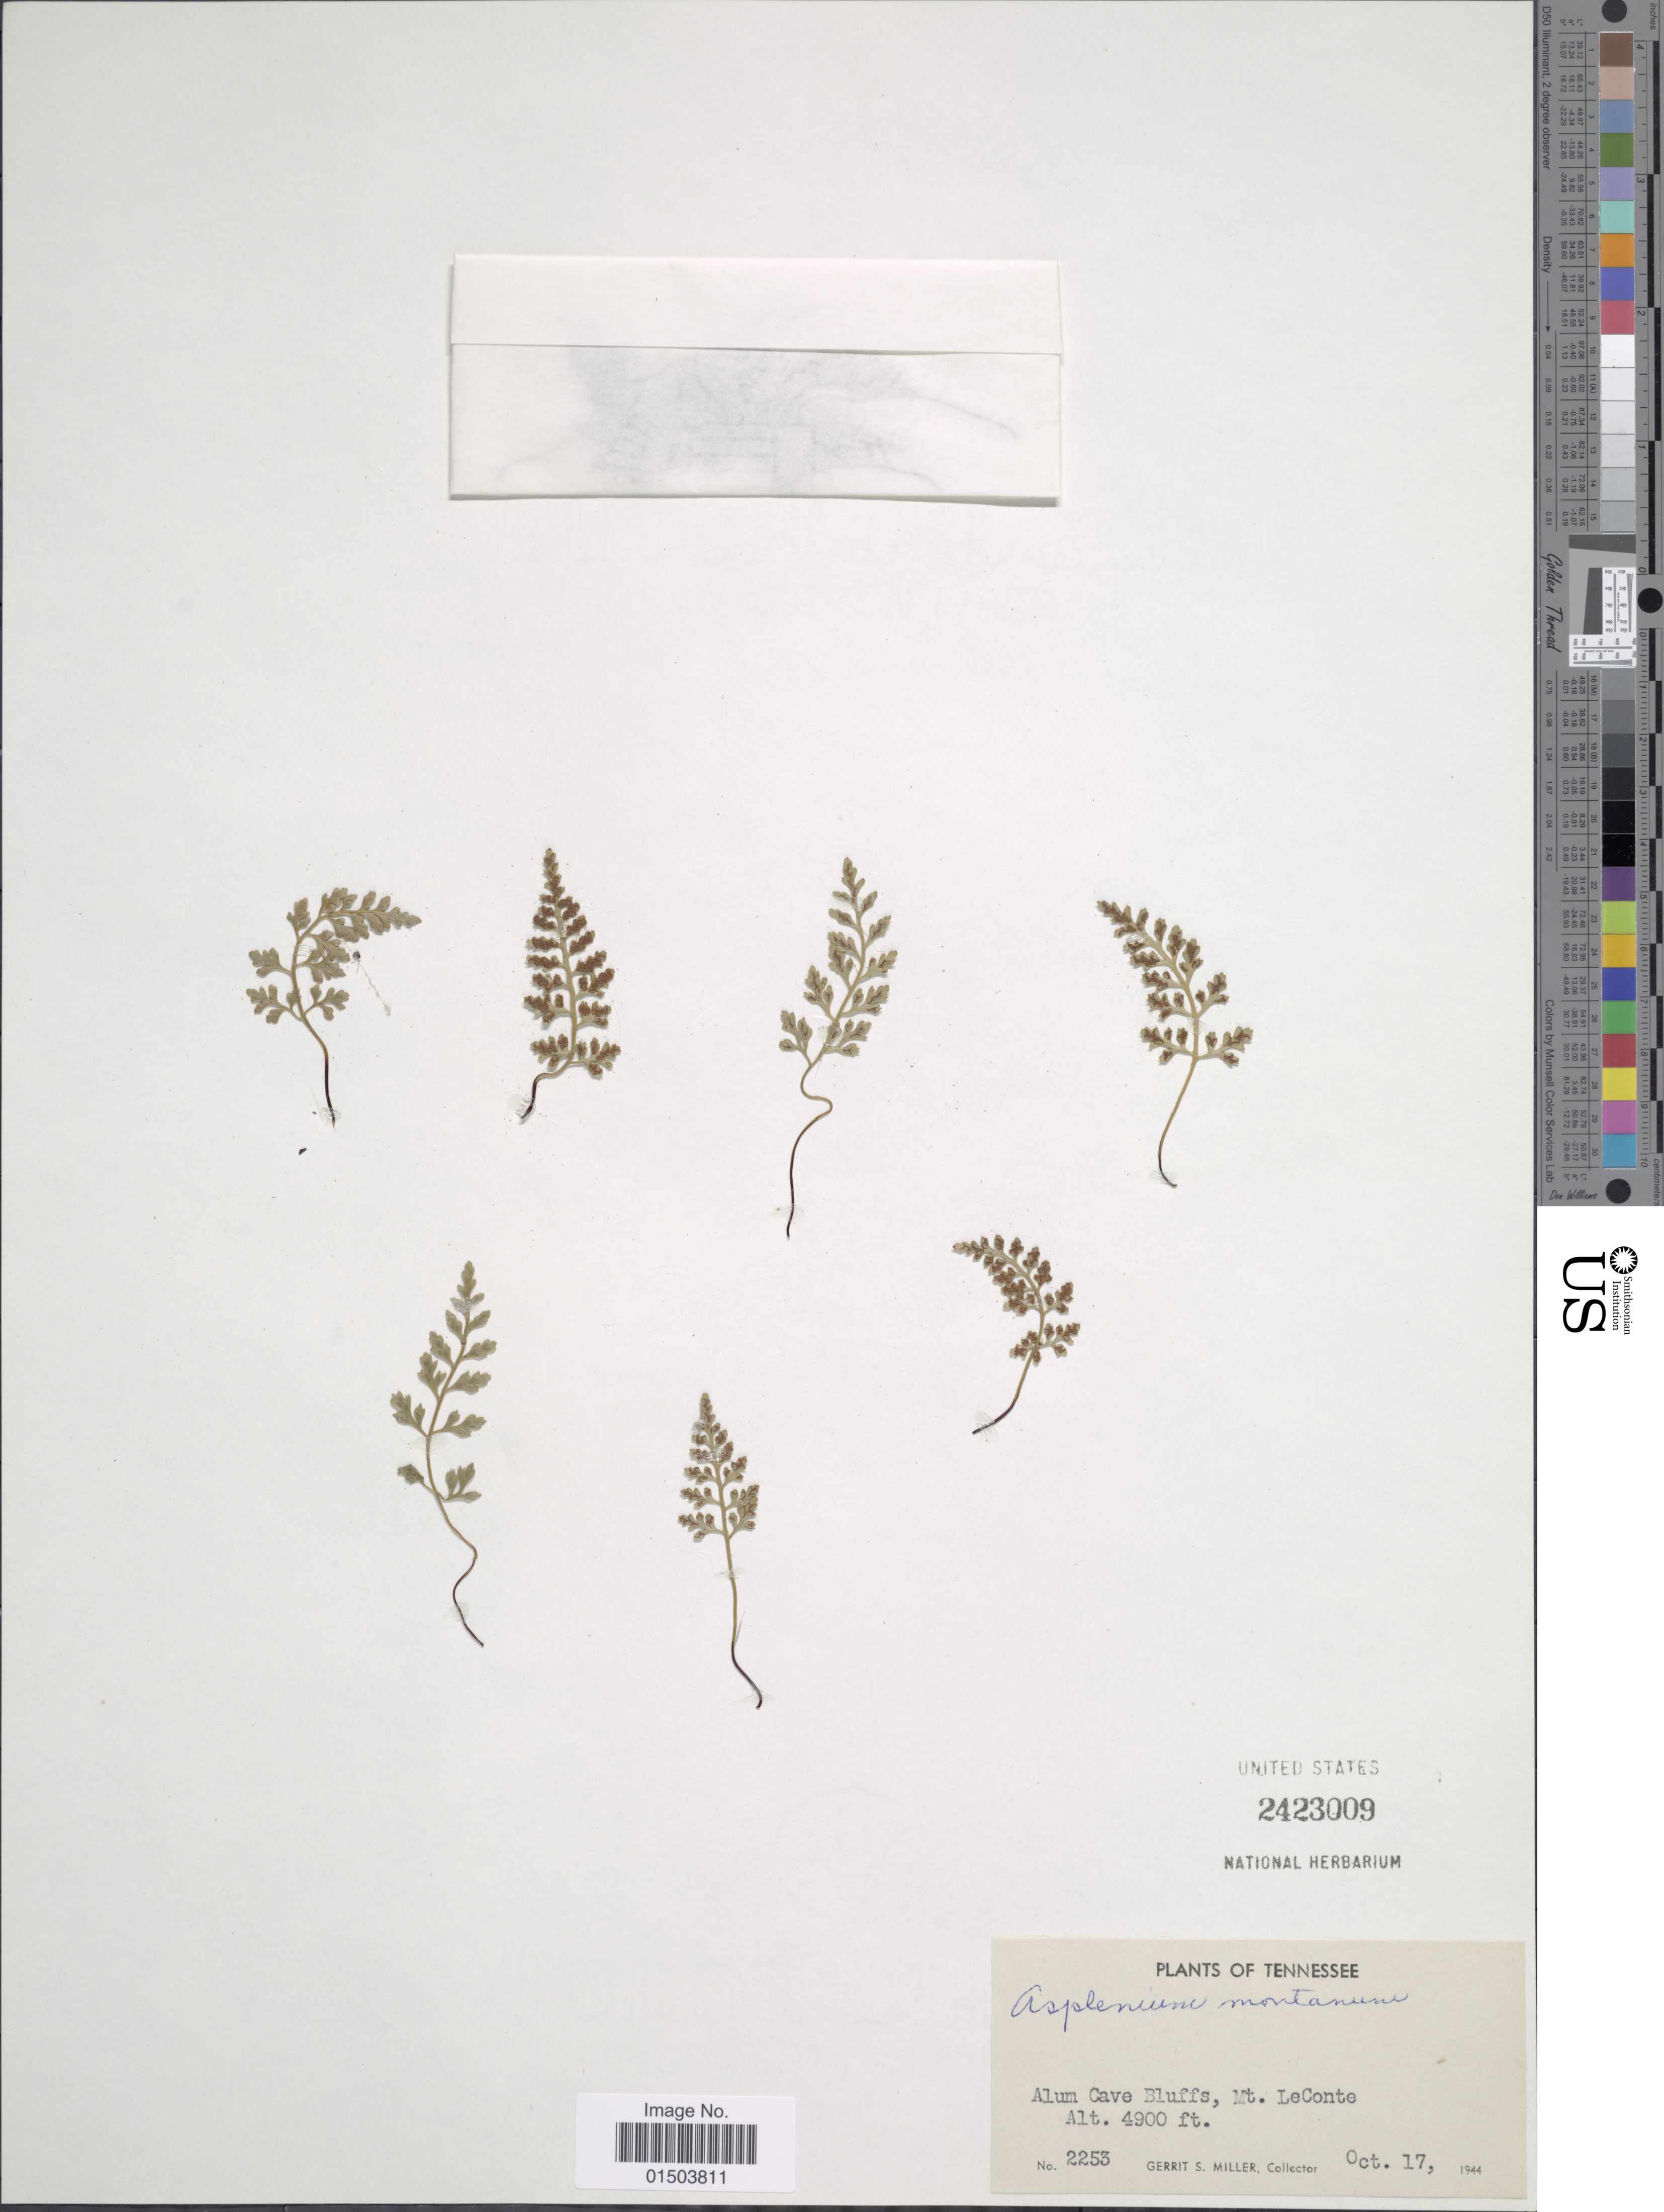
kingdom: Plantae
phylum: Tracheophyta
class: Polypodiopsida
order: Polypodiales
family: Aspleniaceae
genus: Asplenium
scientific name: Asplenium montanum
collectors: G. S. Miller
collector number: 2253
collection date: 1944-10-17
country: United States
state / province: Tennessee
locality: Alum Cave Bluffs, Mt. LeConte.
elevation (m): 1494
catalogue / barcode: US 2423009